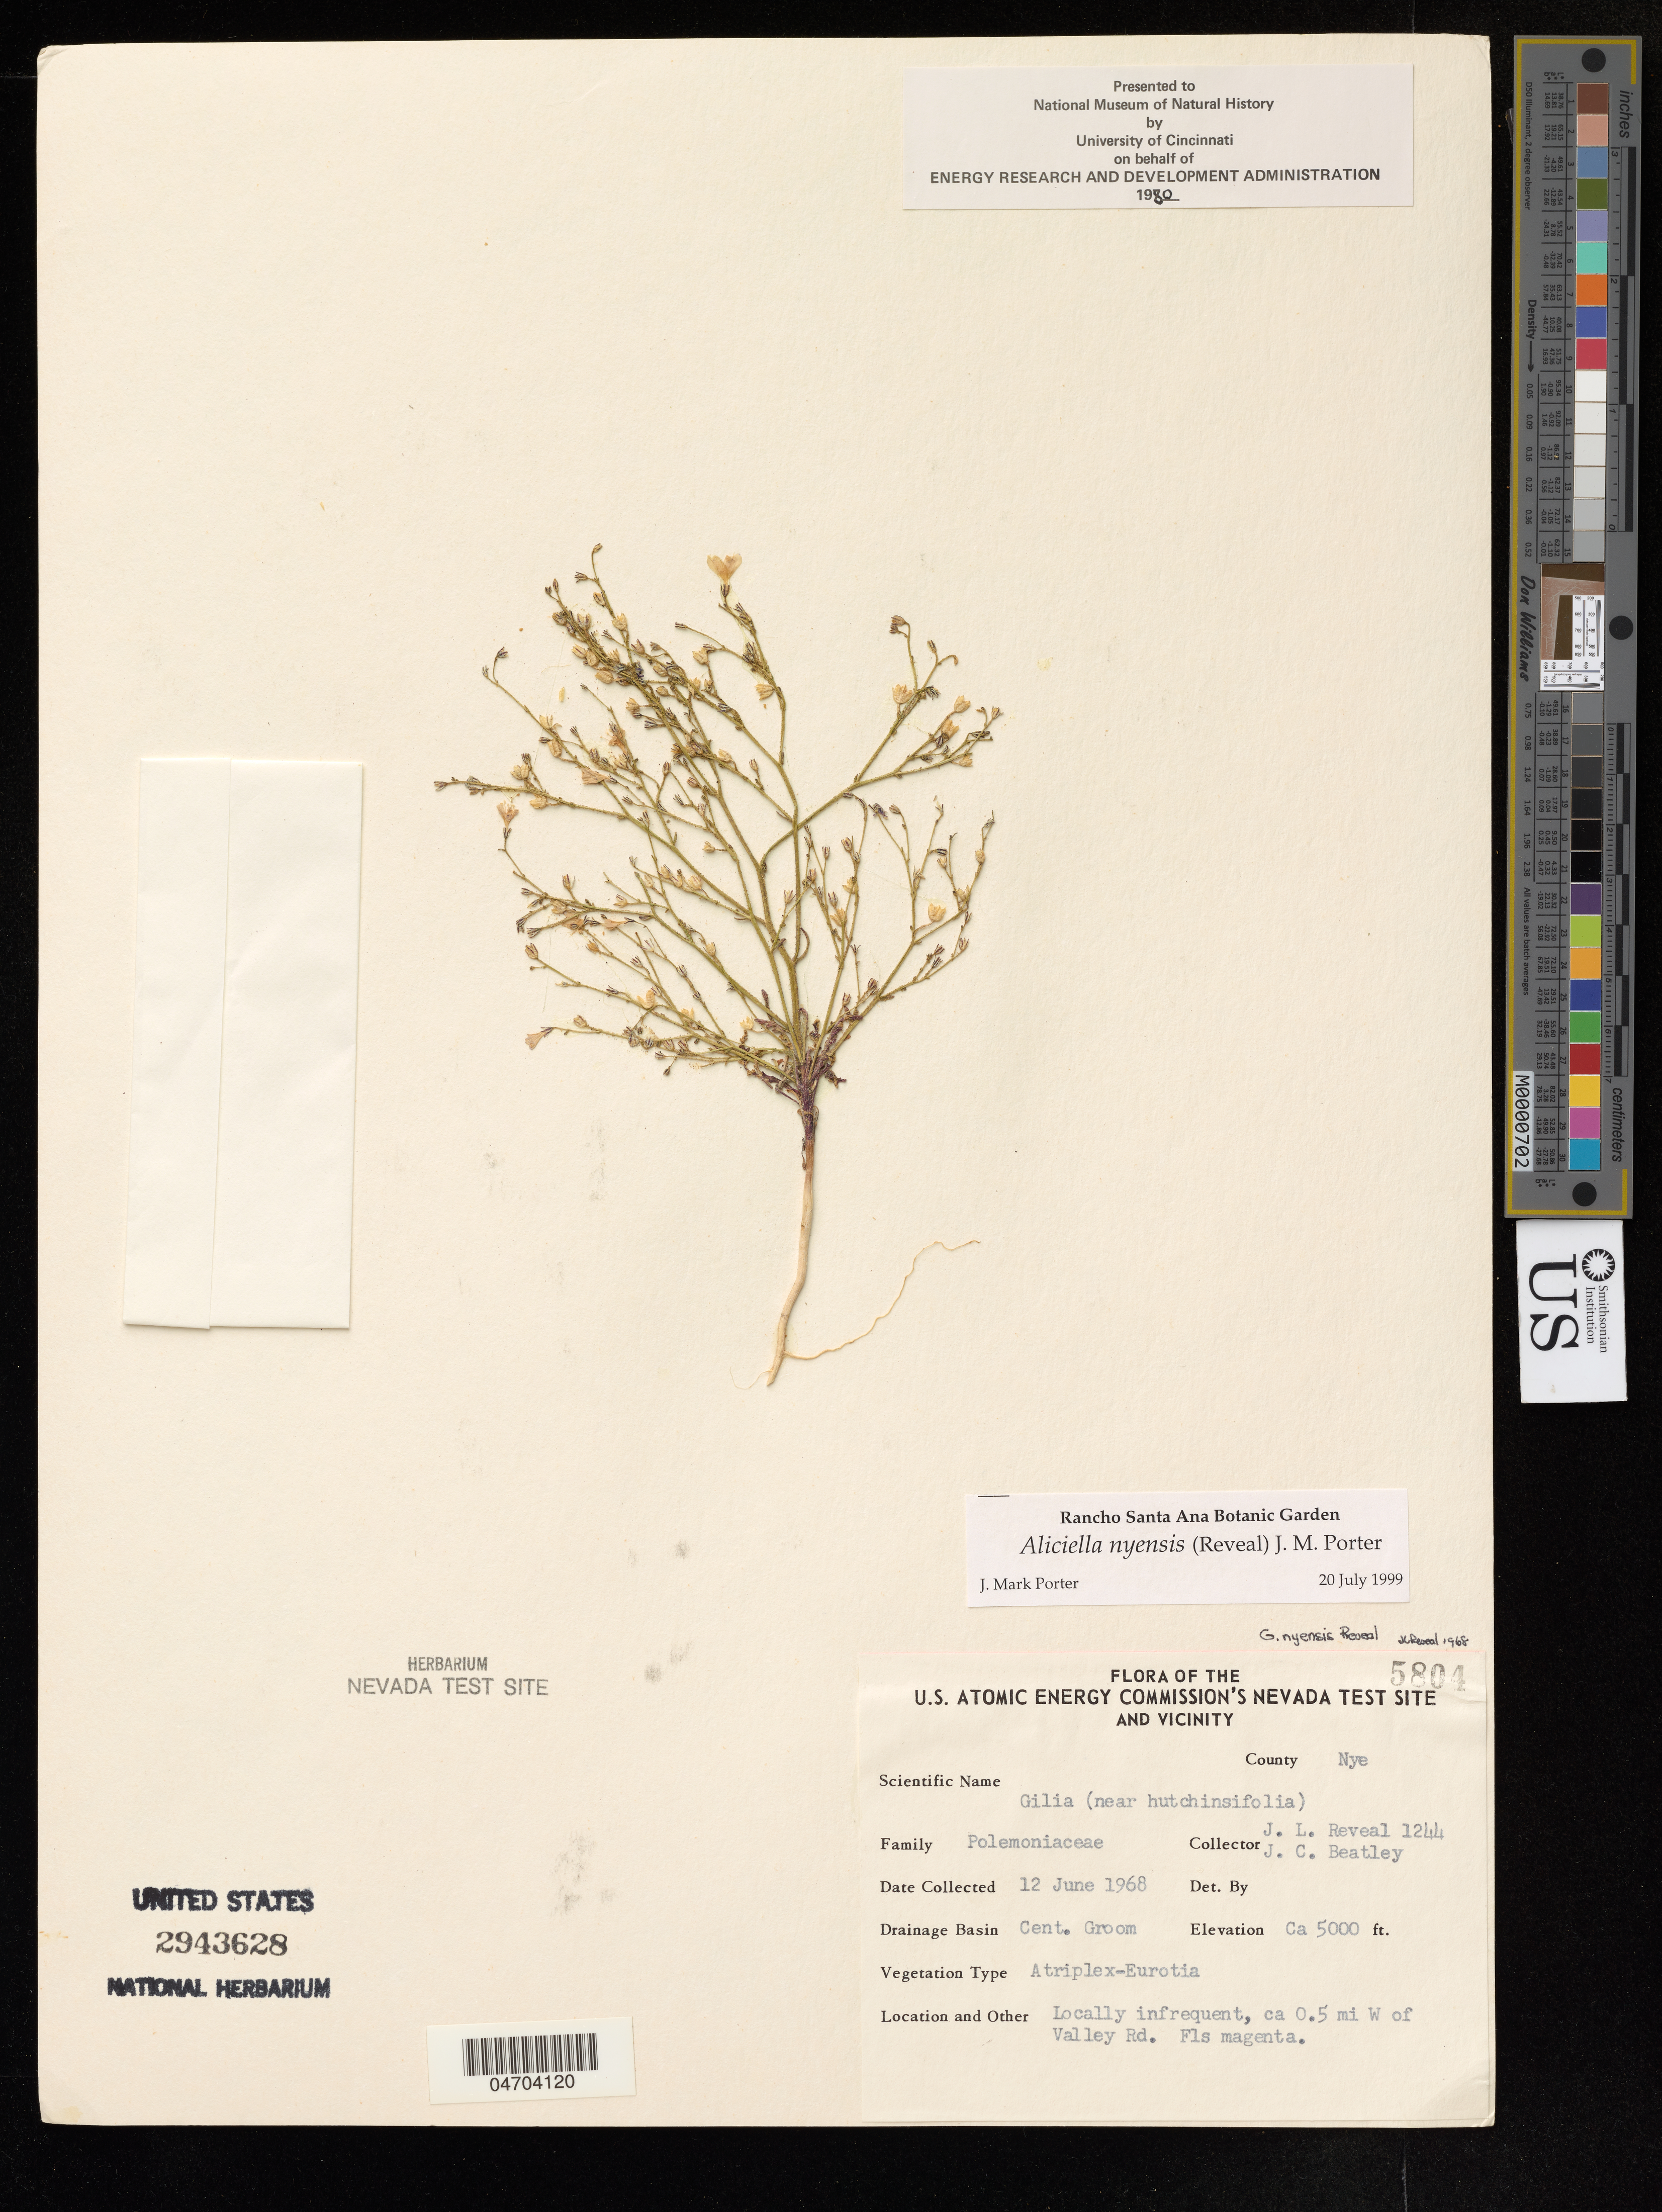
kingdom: Plantae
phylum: Tracheophyta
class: Magnoliopsida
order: Ericales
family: Polemoniaceae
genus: Aliciella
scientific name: Aliciella nyensis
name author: (Reveal) J.M. Porter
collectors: J. Reveal & J. Beatley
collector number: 5804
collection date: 1968-06-12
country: United States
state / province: Nevada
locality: Nye, ca 0.5 mi W of Valley Rd.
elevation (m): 1524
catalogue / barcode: US 2943628